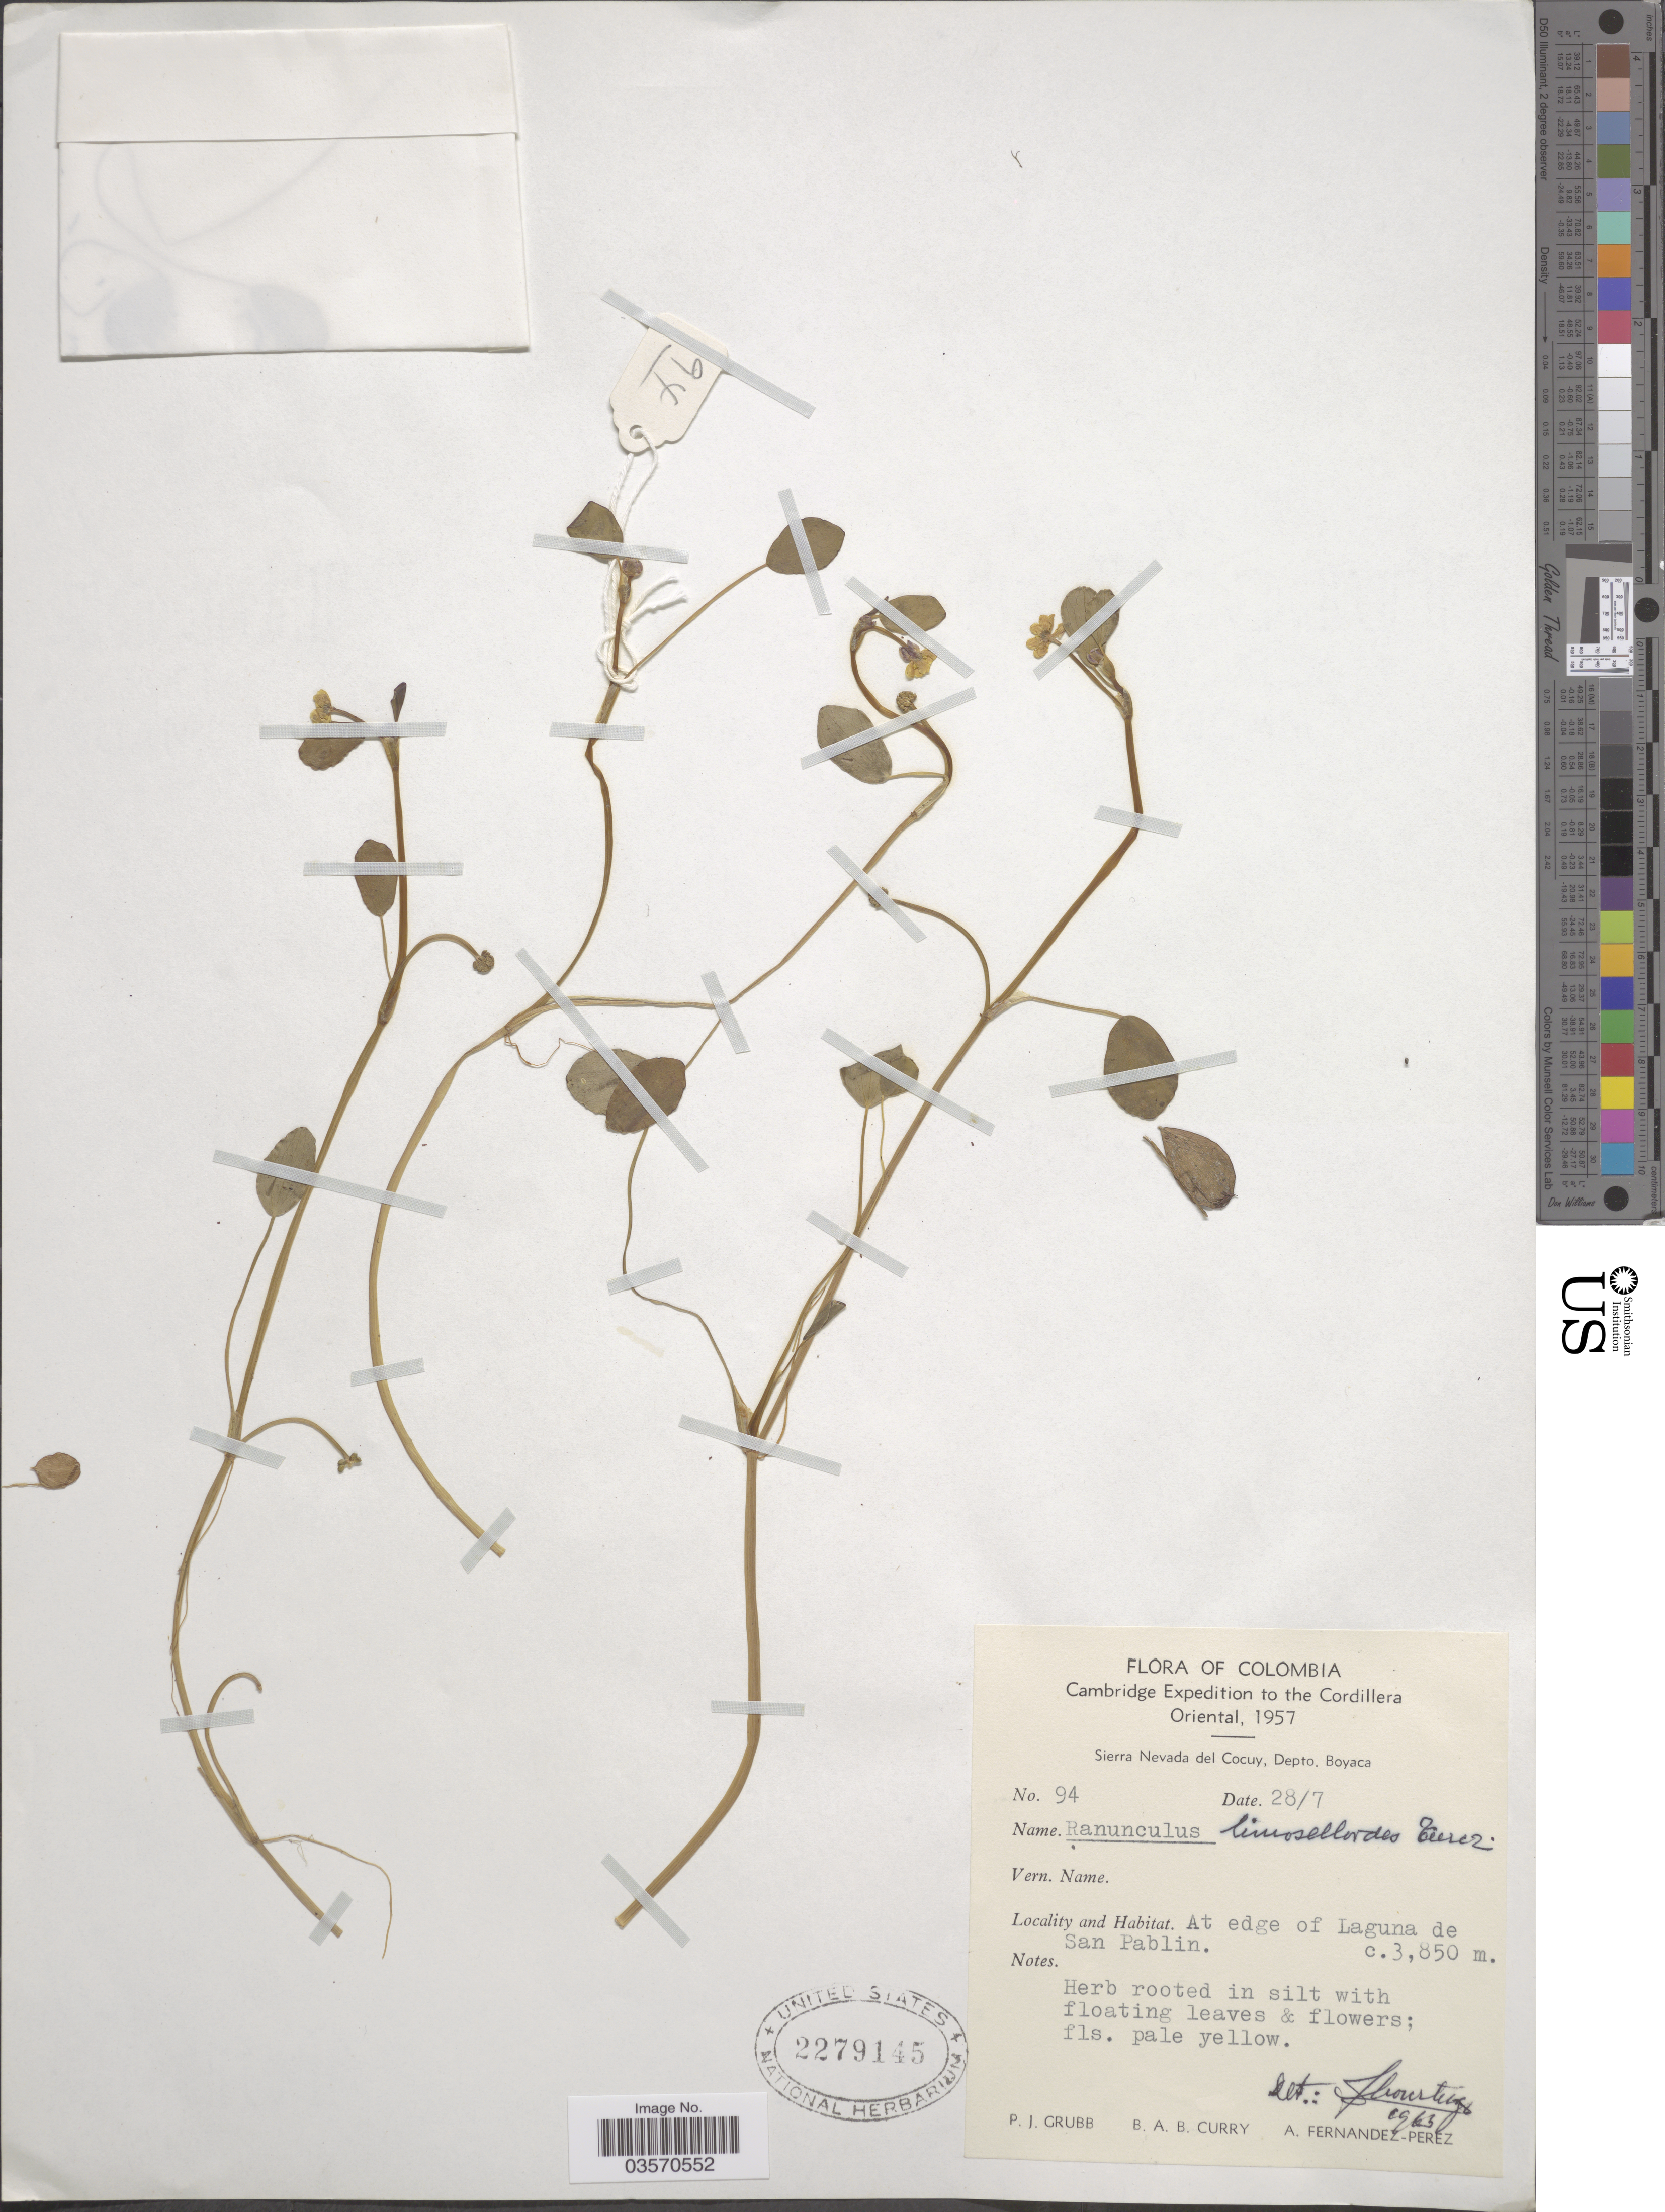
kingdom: Plantae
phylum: Tracheophyta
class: Magnoliopsida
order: Ranunculales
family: Ranunculaceae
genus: Ranunculus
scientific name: Ranunculus limoselloides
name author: Turcz.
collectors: P. J. Grubb, B. A. B. Curry & A. Fernández-Pérez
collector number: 94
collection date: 1957-07-28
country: Colombia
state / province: Boyacá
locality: Cordillera Oriental. Sierra Nevada del Cocuy, Depto. Boyaca. At edge of Laguna de San Pablin.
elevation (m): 3850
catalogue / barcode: US 2279145